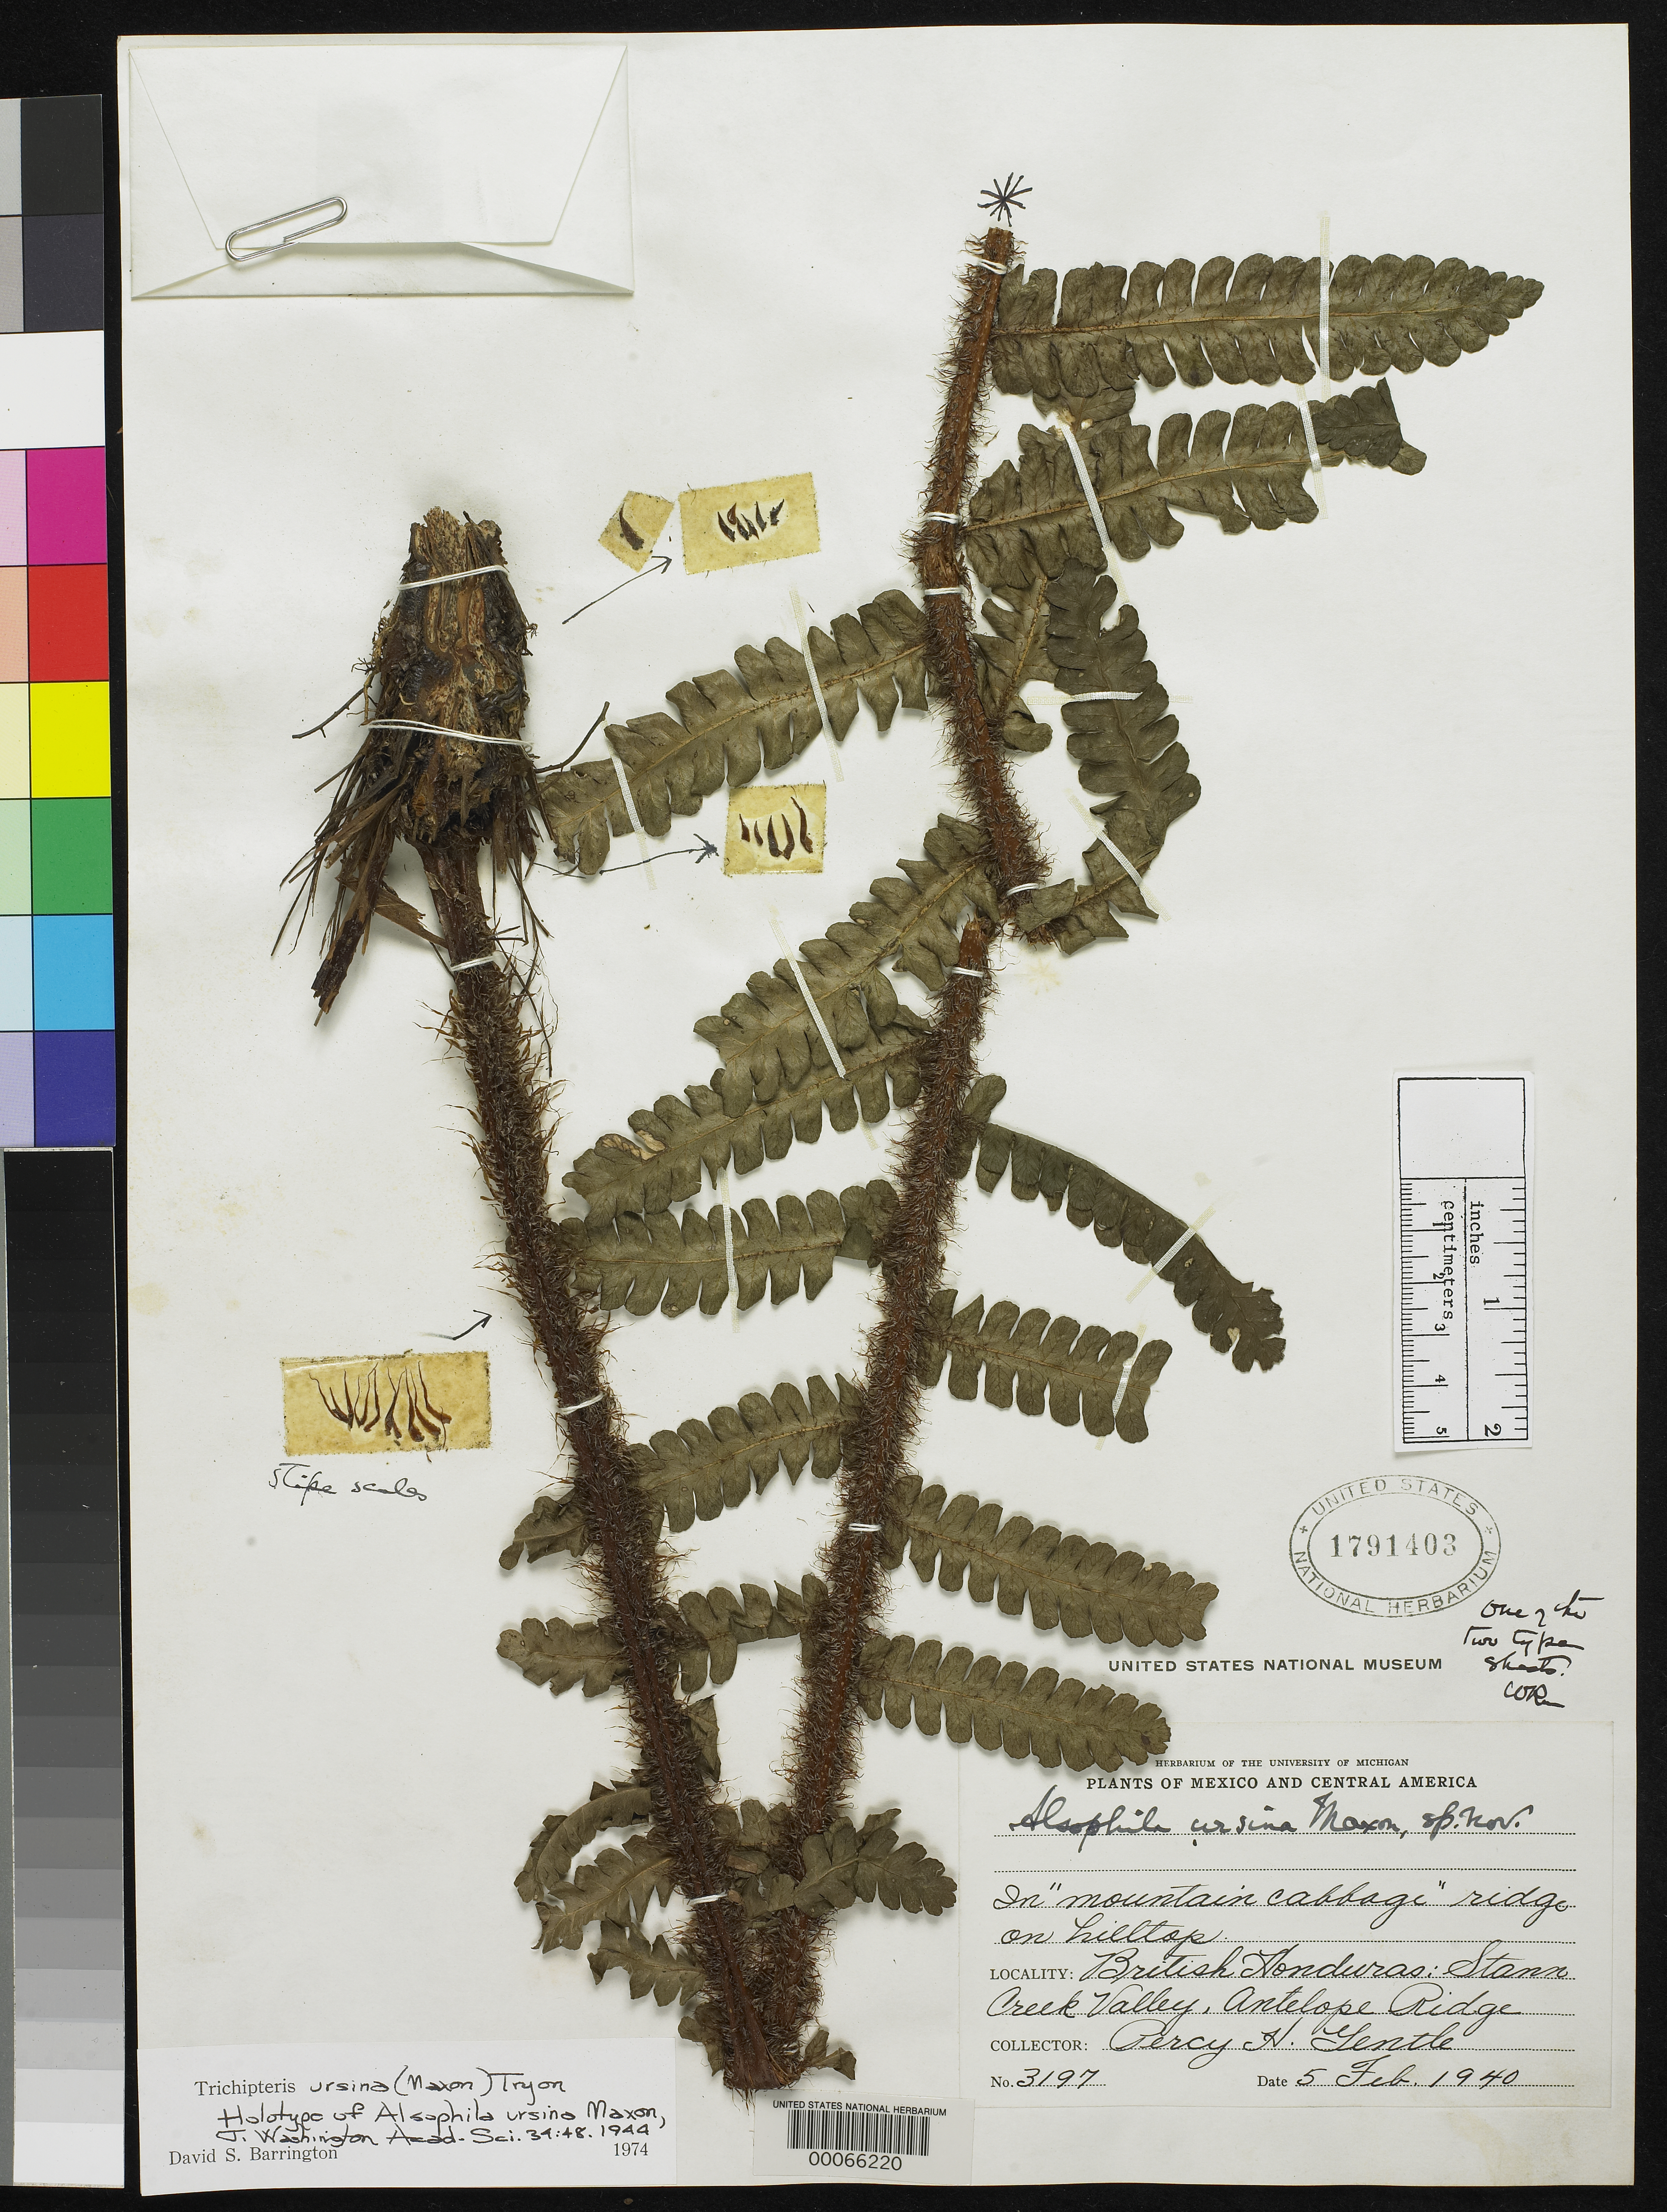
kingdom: Plantae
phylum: Tracheophyta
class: Polypodiopsida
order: Cyatheales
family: Cyatheaceae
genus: Alsophila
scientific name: Alsophila ursina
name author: Maxon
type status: Holotype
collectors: P. H. Gentle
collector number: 3197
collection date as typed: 05 Feb 1940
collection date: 1940-02-05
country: Honduras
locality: Stann Creek Valley, Antelope Ridge.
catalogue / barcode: US 1791403